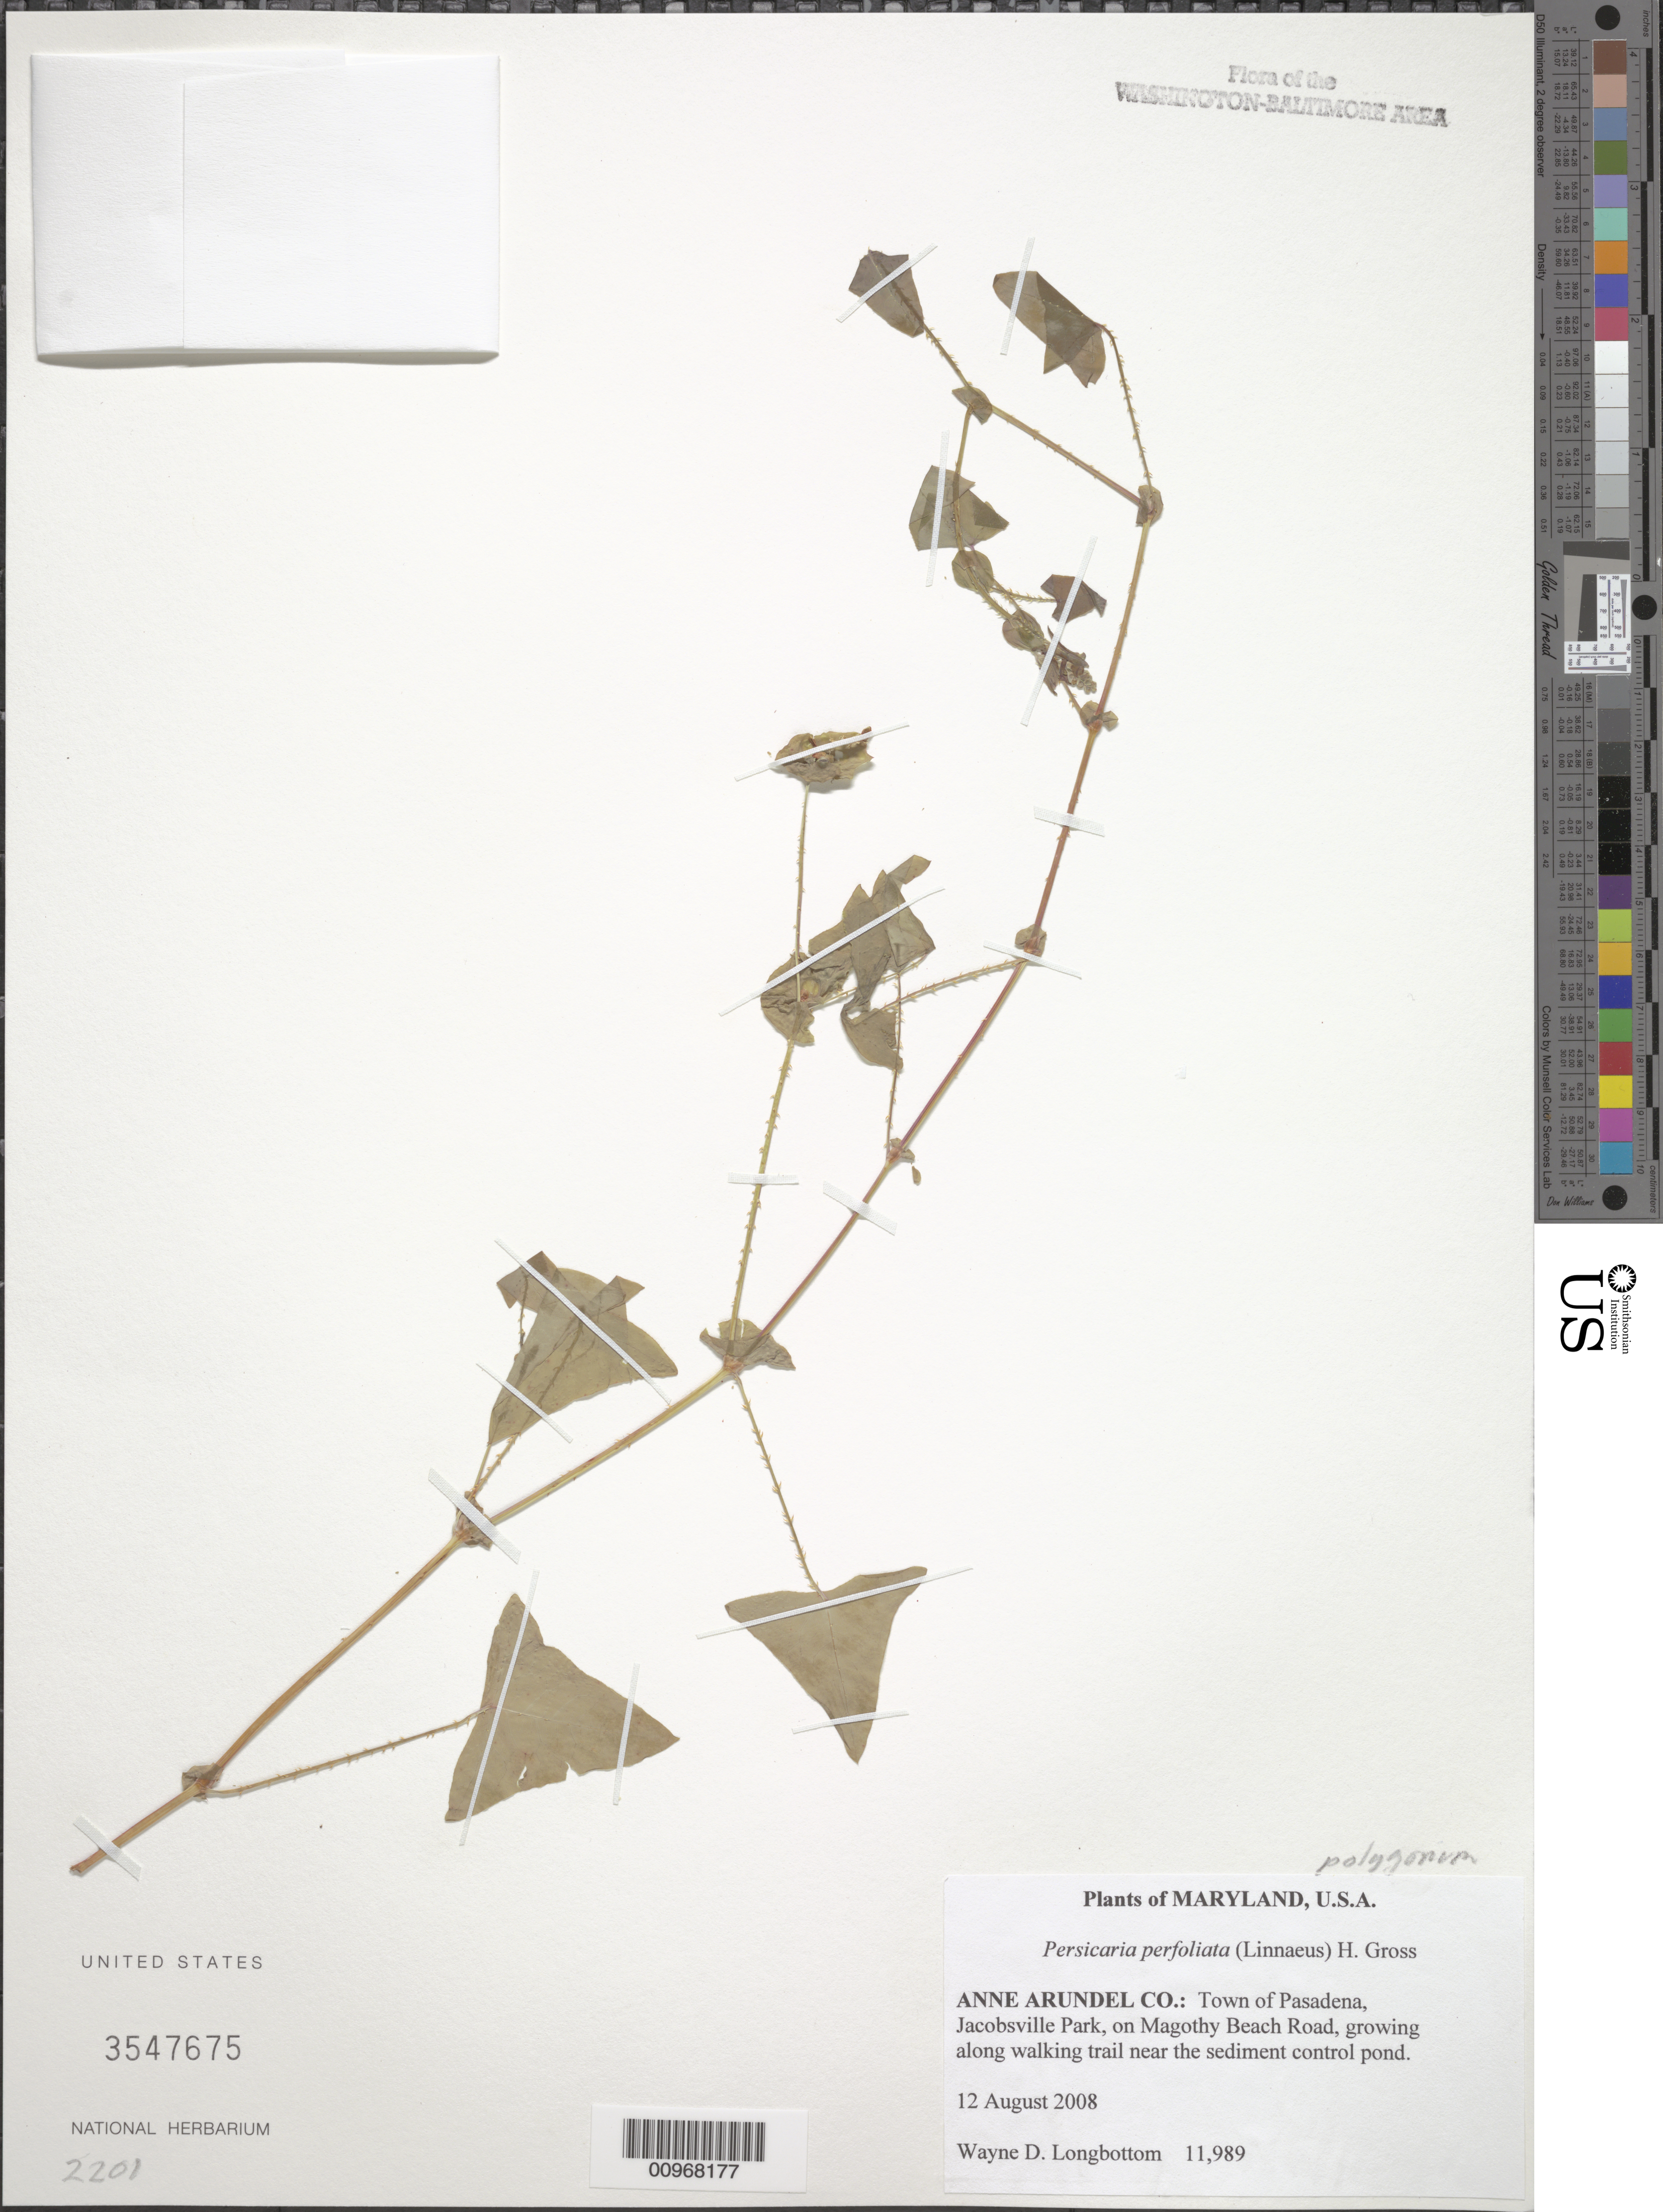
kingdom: Plantae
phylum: Tracheophyta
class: Magnoliopsida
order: Caryophyllales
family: Polygonaceae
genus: Persicaria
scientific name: Persicaria perfoliata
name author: (L.) H. Gross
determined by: Atha, D. E.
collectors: W. D. Longbottom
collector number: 11989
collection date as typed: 12 August 2008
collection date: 2008-08-12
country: United States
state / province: Maryland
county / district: Anne Arundel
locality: Town of Pasadena, Jacobsville Park, on Magothy Beach Road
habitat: Growing along walking trail near the sediment control pond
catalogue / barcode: US 3547675